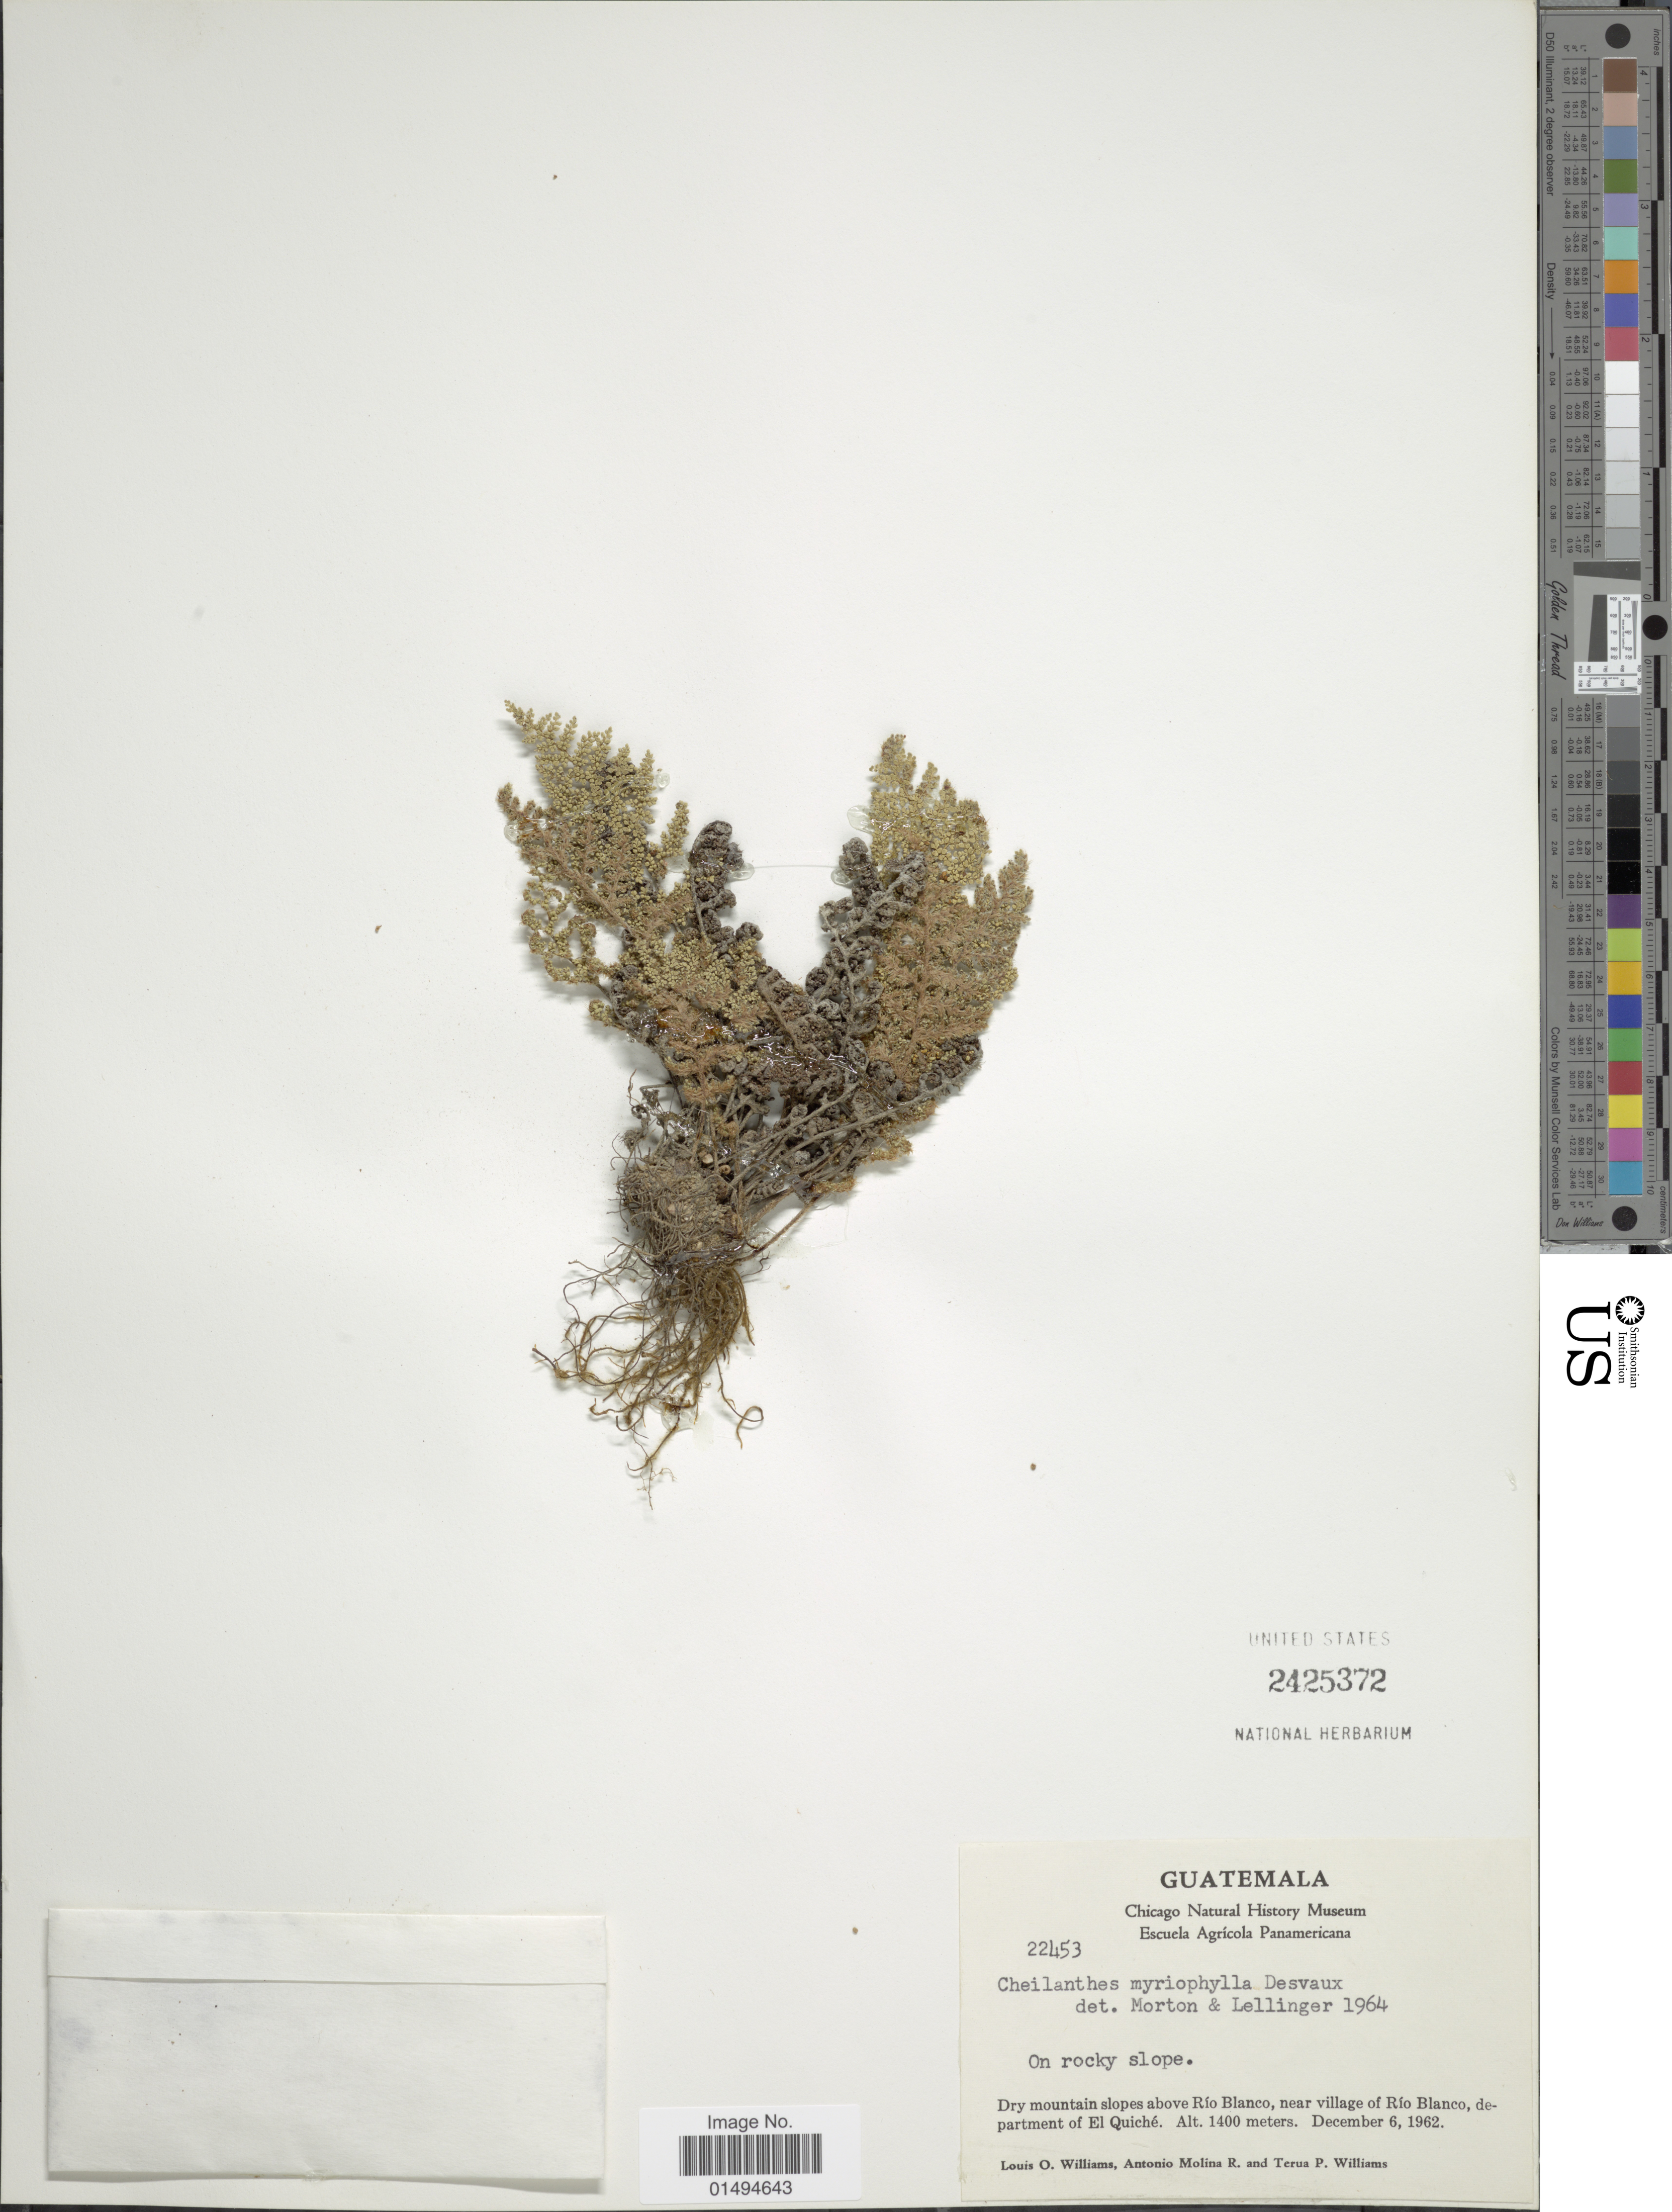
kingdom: Plantae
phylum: Tracheophyta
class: Polypodiopsida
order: Polypodiales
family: Pteridaceae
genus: Myriopteris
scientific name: Myriopteris myriophylla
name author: (Desv.) J. Sm.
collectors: L. O. Williams, A. Molina R. & T. P. Williams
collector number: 22453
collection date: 1962-12-06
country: Guatemala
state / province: El Quiché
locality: Dry mountain slopes above Rio Blanco, near village of Rio Blanco, department of El Quiche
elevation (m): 1400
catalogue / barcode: US 2425372